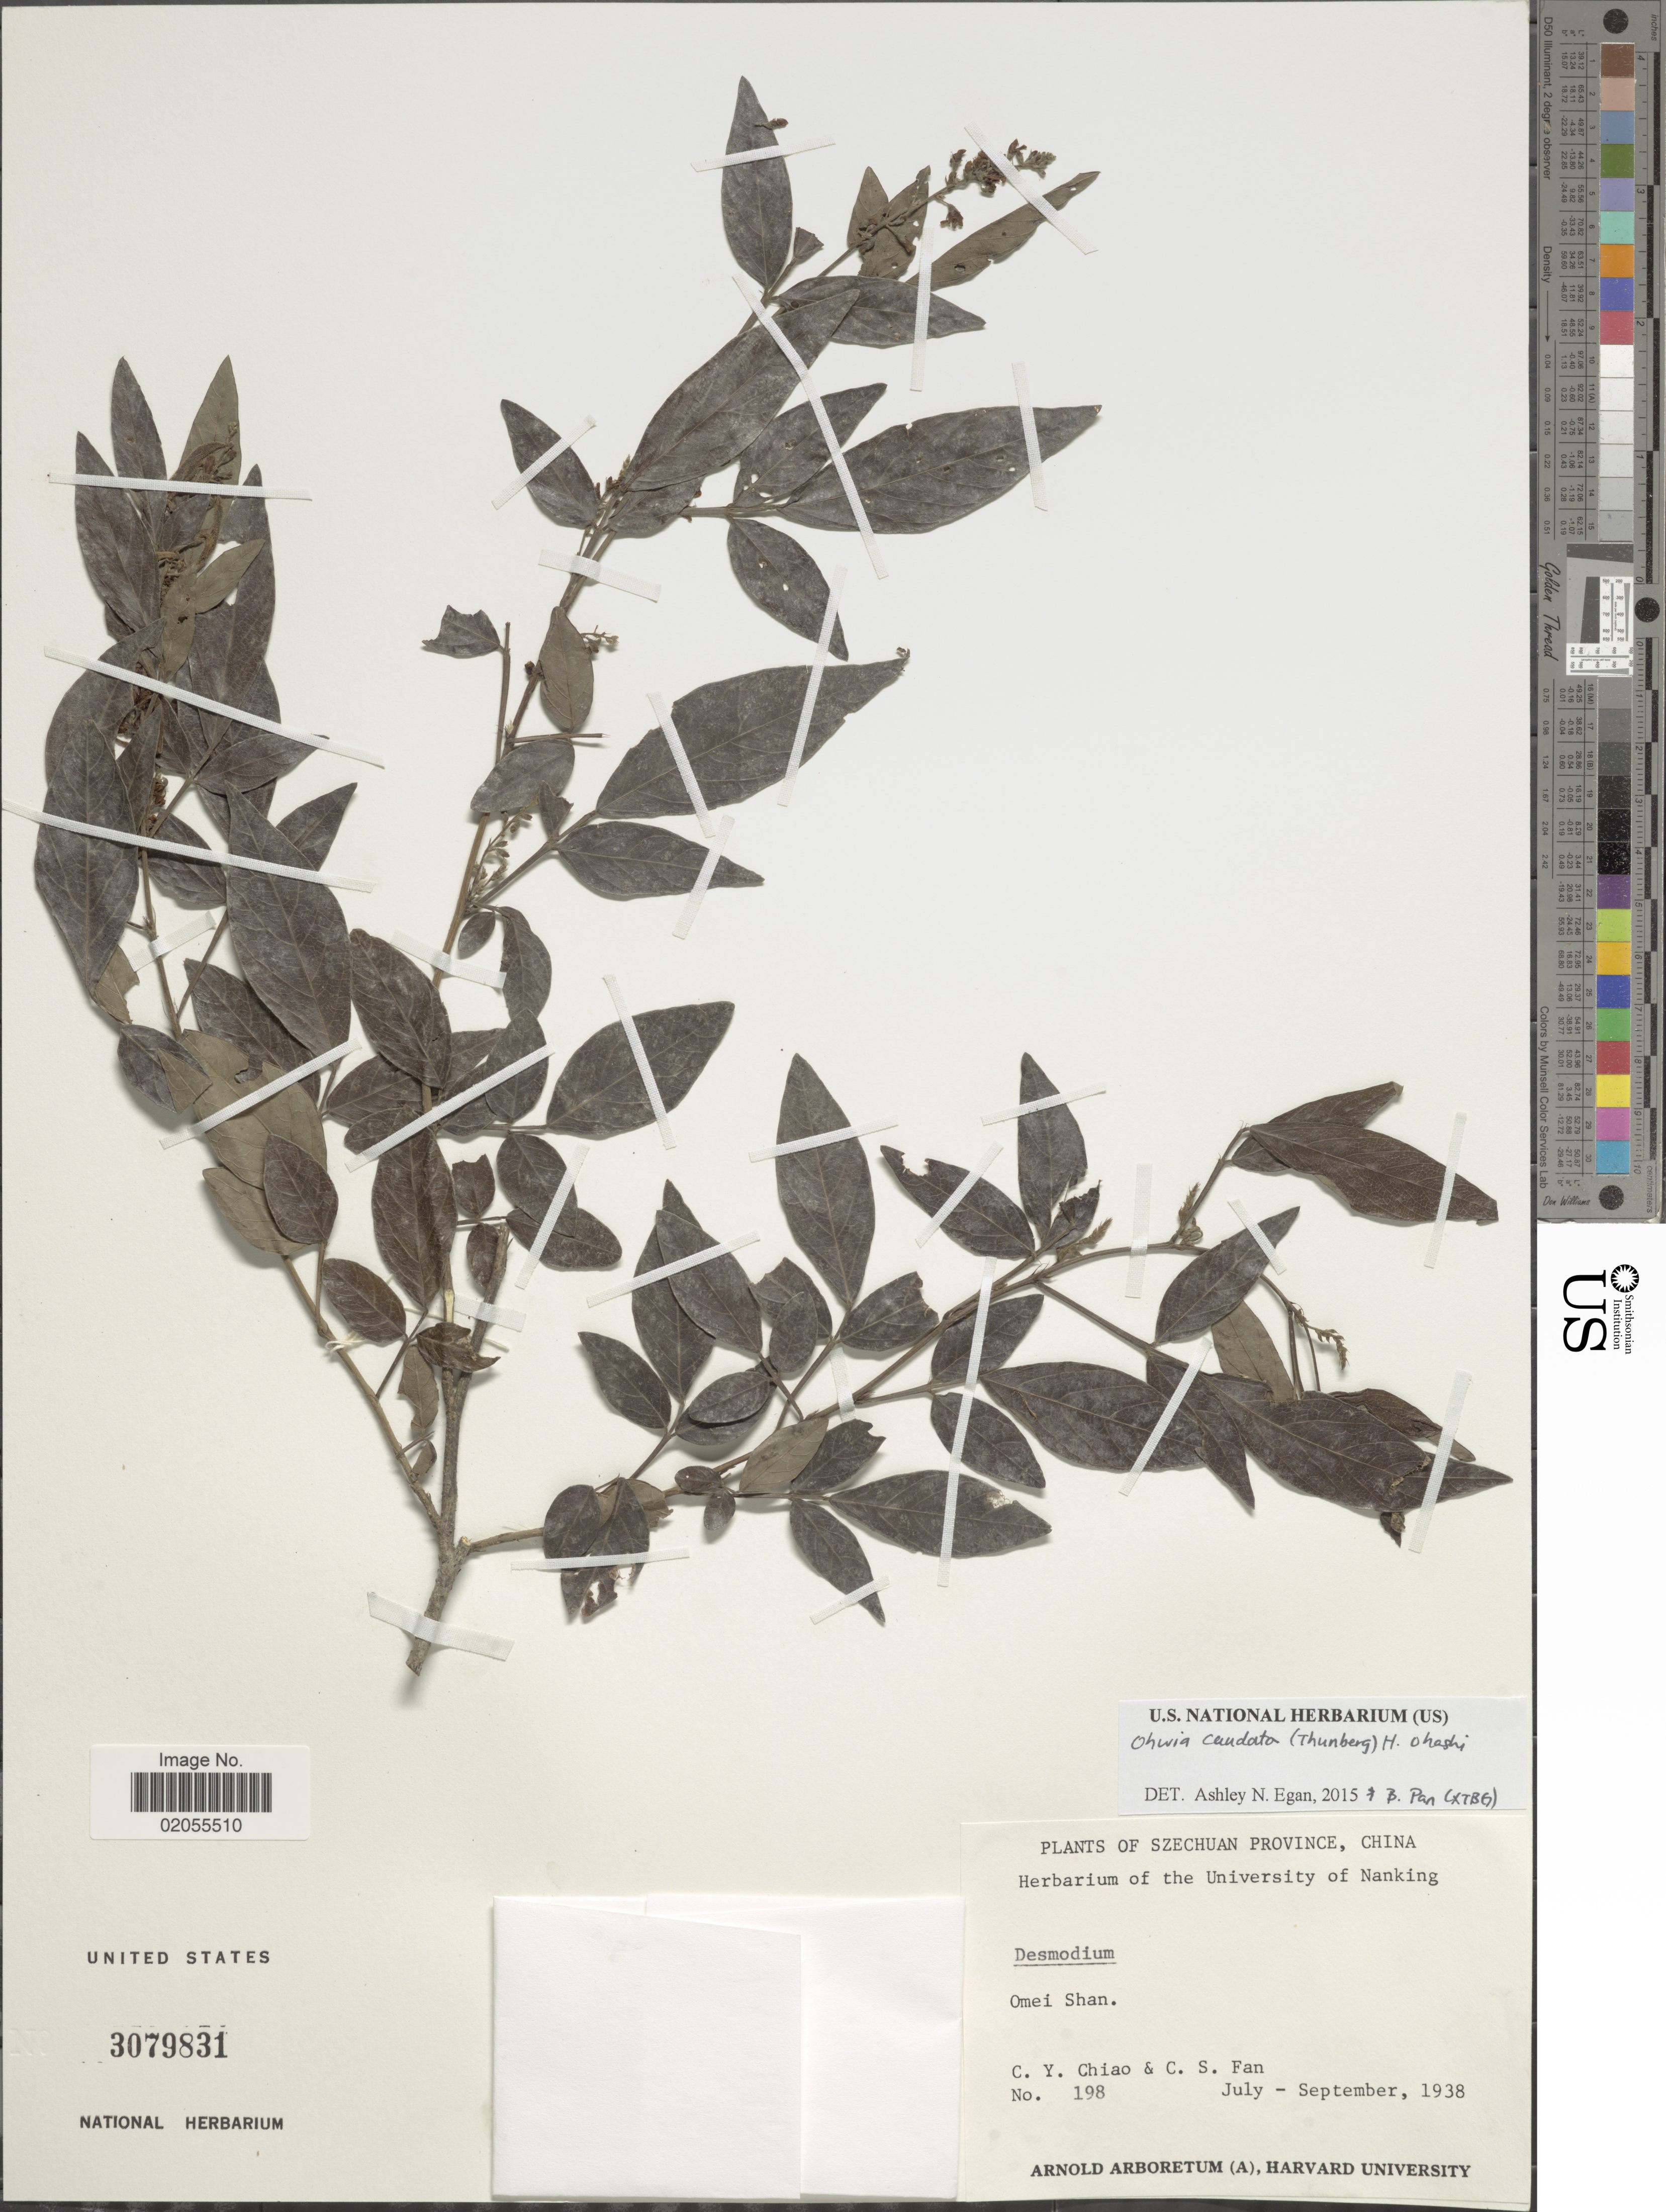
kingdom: Plantae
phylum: Tracheophyta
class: Magnoliopsida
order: Fabales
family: Fabaceae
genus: Ohwia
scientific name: Ohwia caudata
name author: (Thunb.) H. Ohashi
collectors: C. Y. Chiao & C. S. Fan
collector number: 198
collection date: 1938-07/1938-09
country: China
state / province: Sichuan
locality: Szechuan Province, Omei Shan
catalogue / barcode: US 3079831